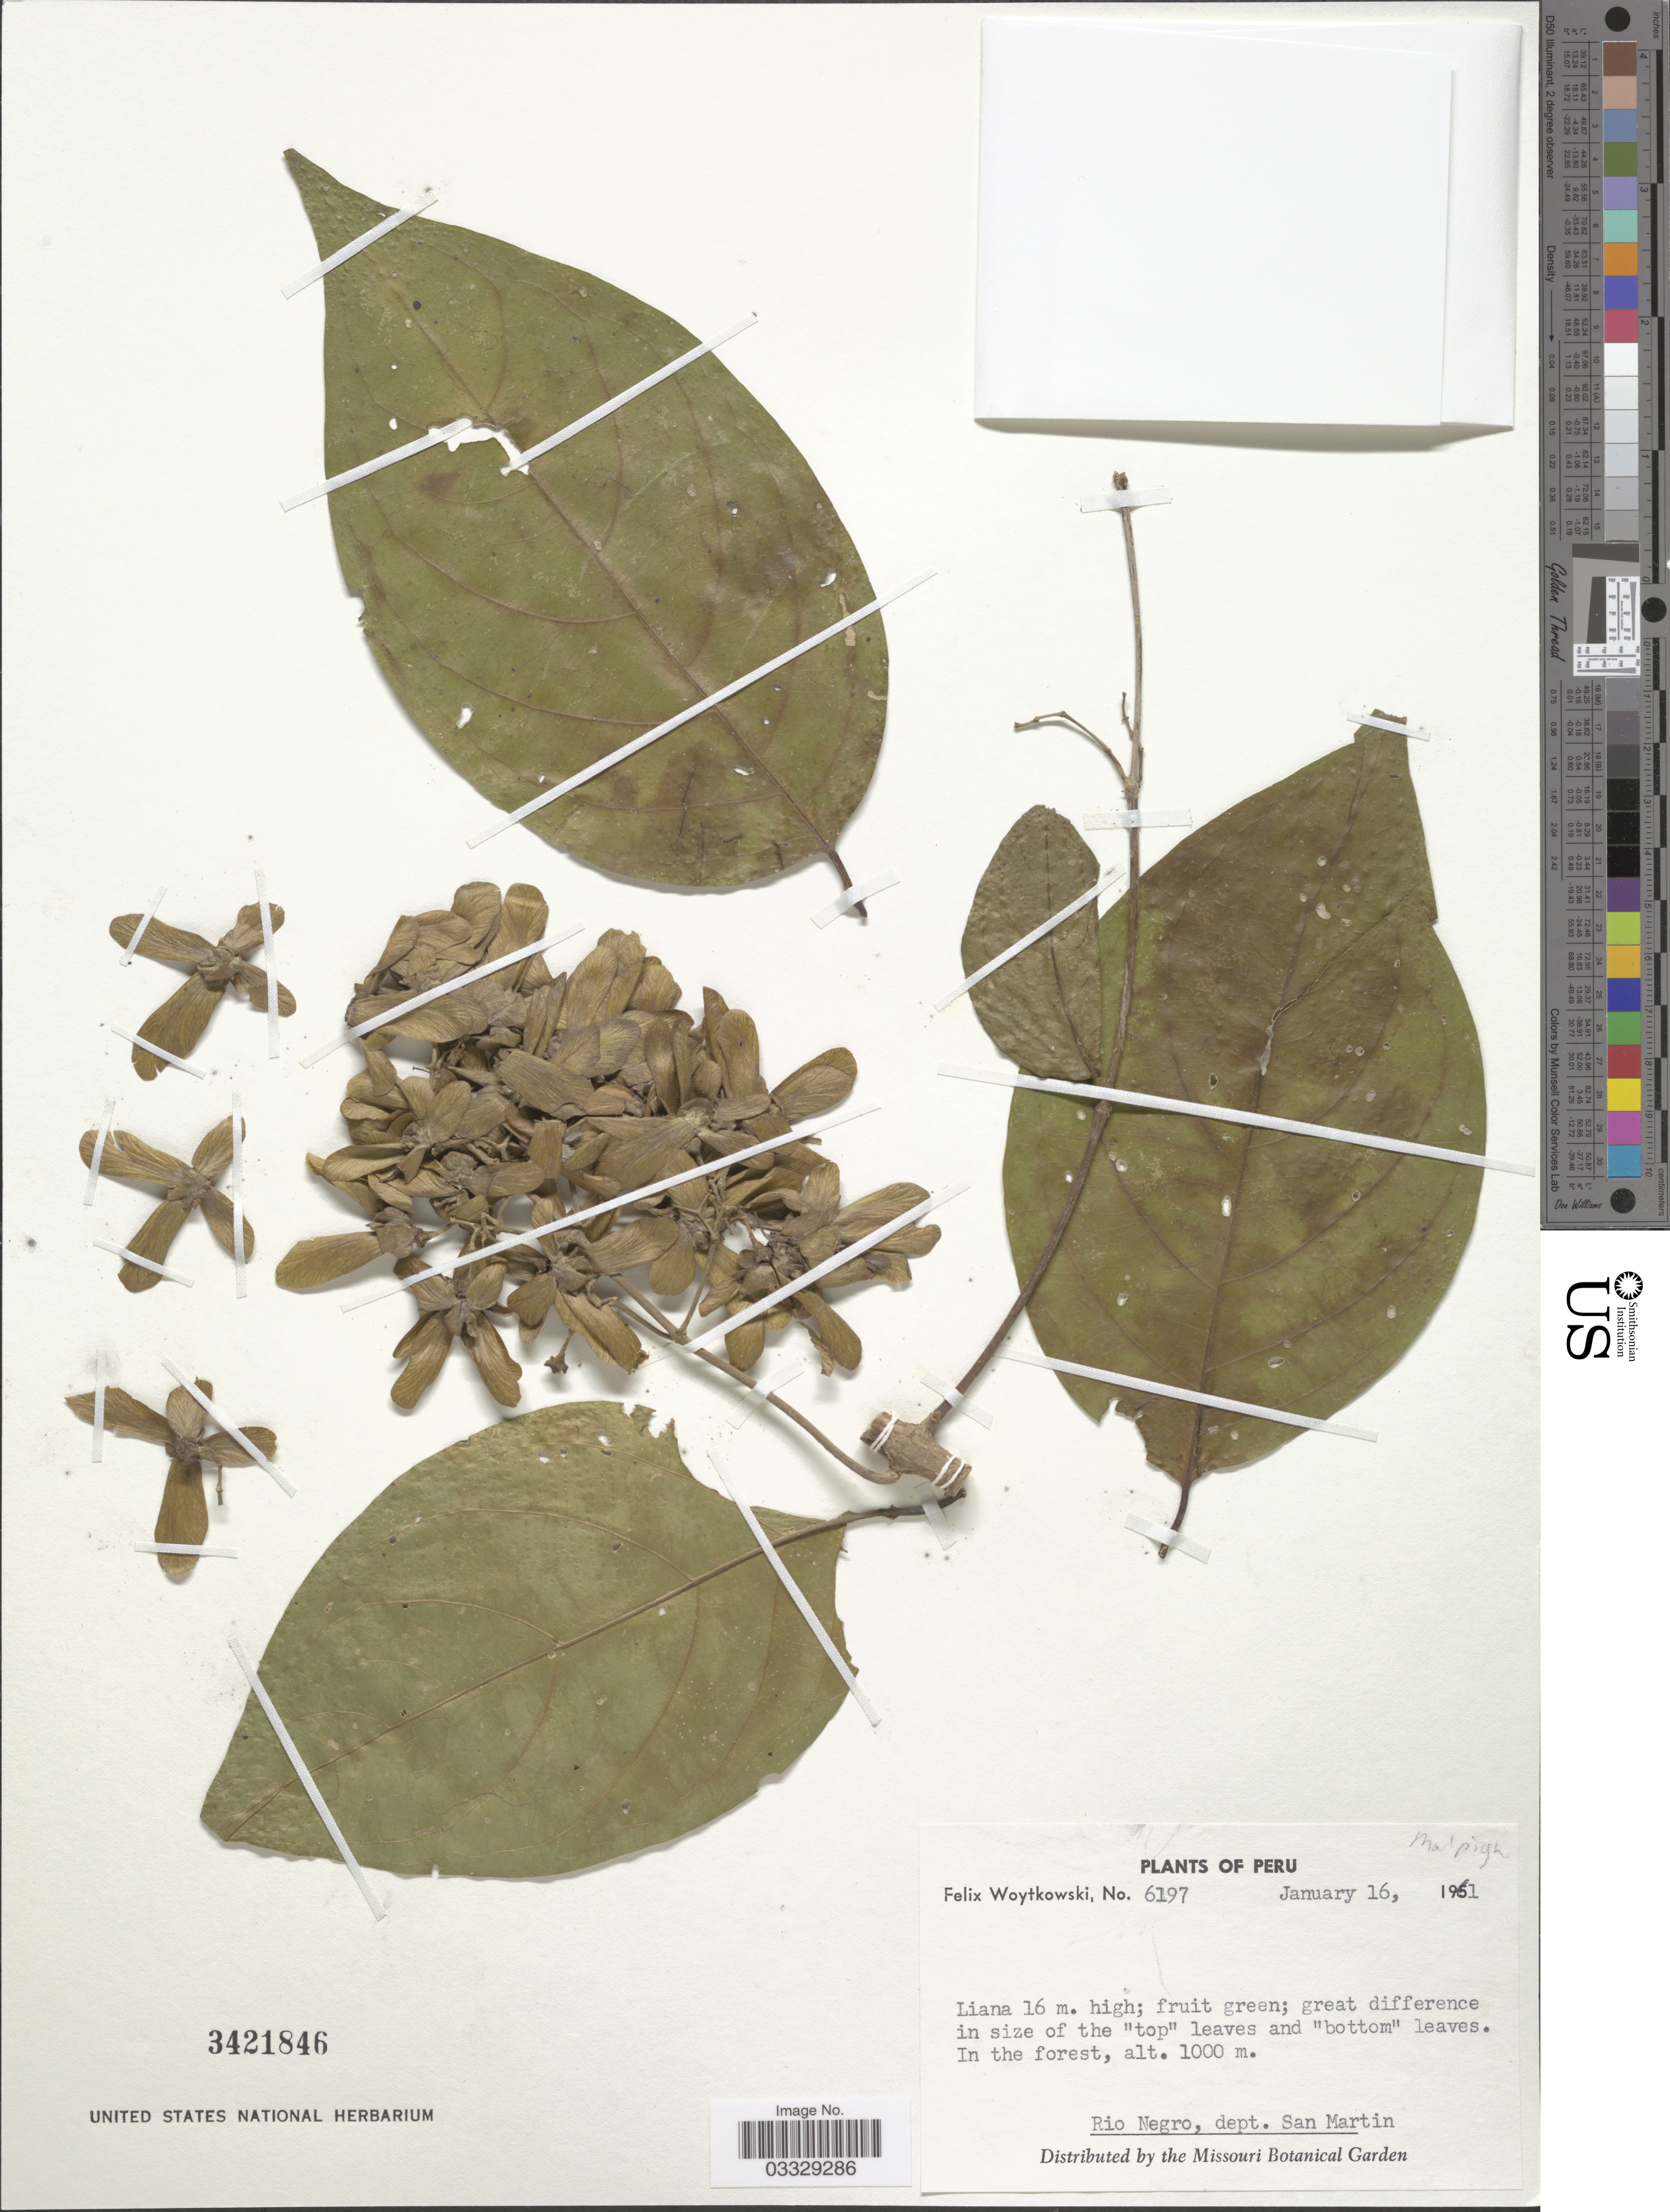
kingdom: Plantae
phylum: Tracheophyta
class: Magnoliopsida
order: Malpighiales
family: Malpighiaceae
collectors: F. Woytkowski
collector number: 6197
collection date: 1961-01-16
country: Peru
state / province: San Martín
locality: Rio Negro, dept. San Martin.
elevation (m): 1000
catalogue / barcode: US 3421846